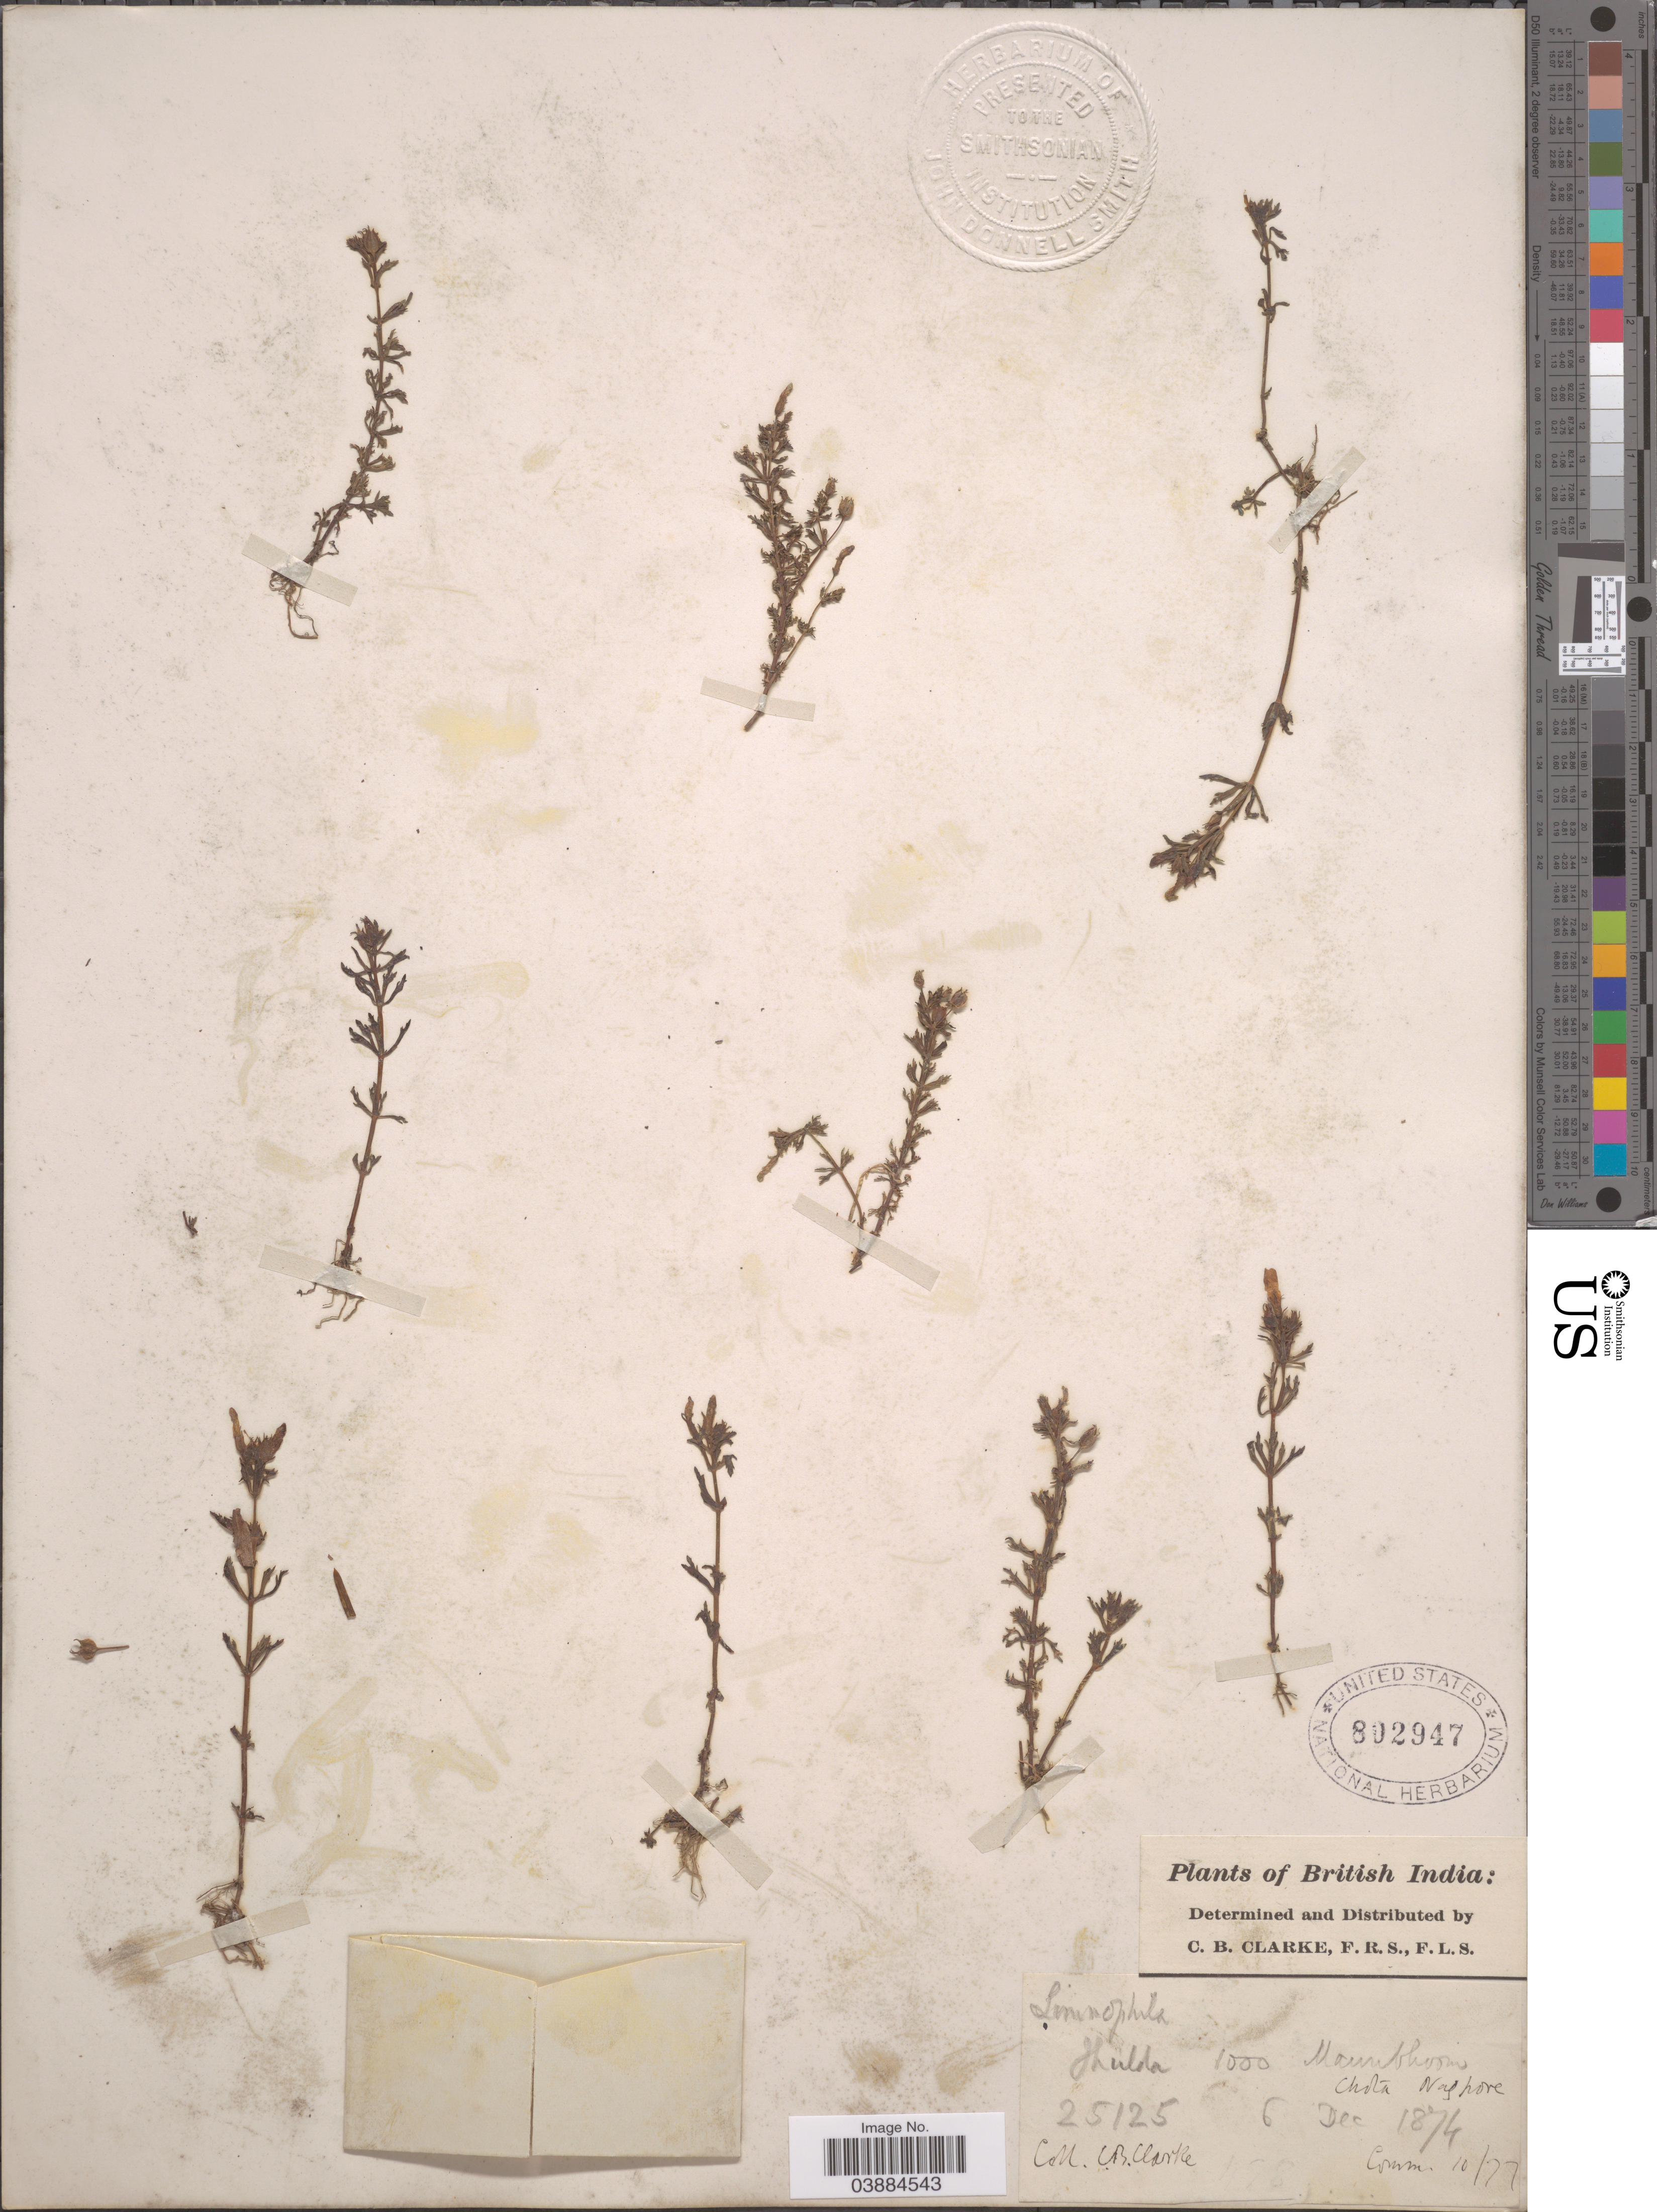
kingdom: Plantae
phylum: Tracheophyta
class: Magnoliopsida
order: Lamiales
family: Plantaginaceae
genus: Limnophila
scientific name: Limnophila sp.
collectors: C. B. Clarke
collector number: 25125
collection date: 1874-12-06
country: India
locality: British India. Thulda. Mannbhoom. Chota Nagpore.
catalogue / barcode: US 802947